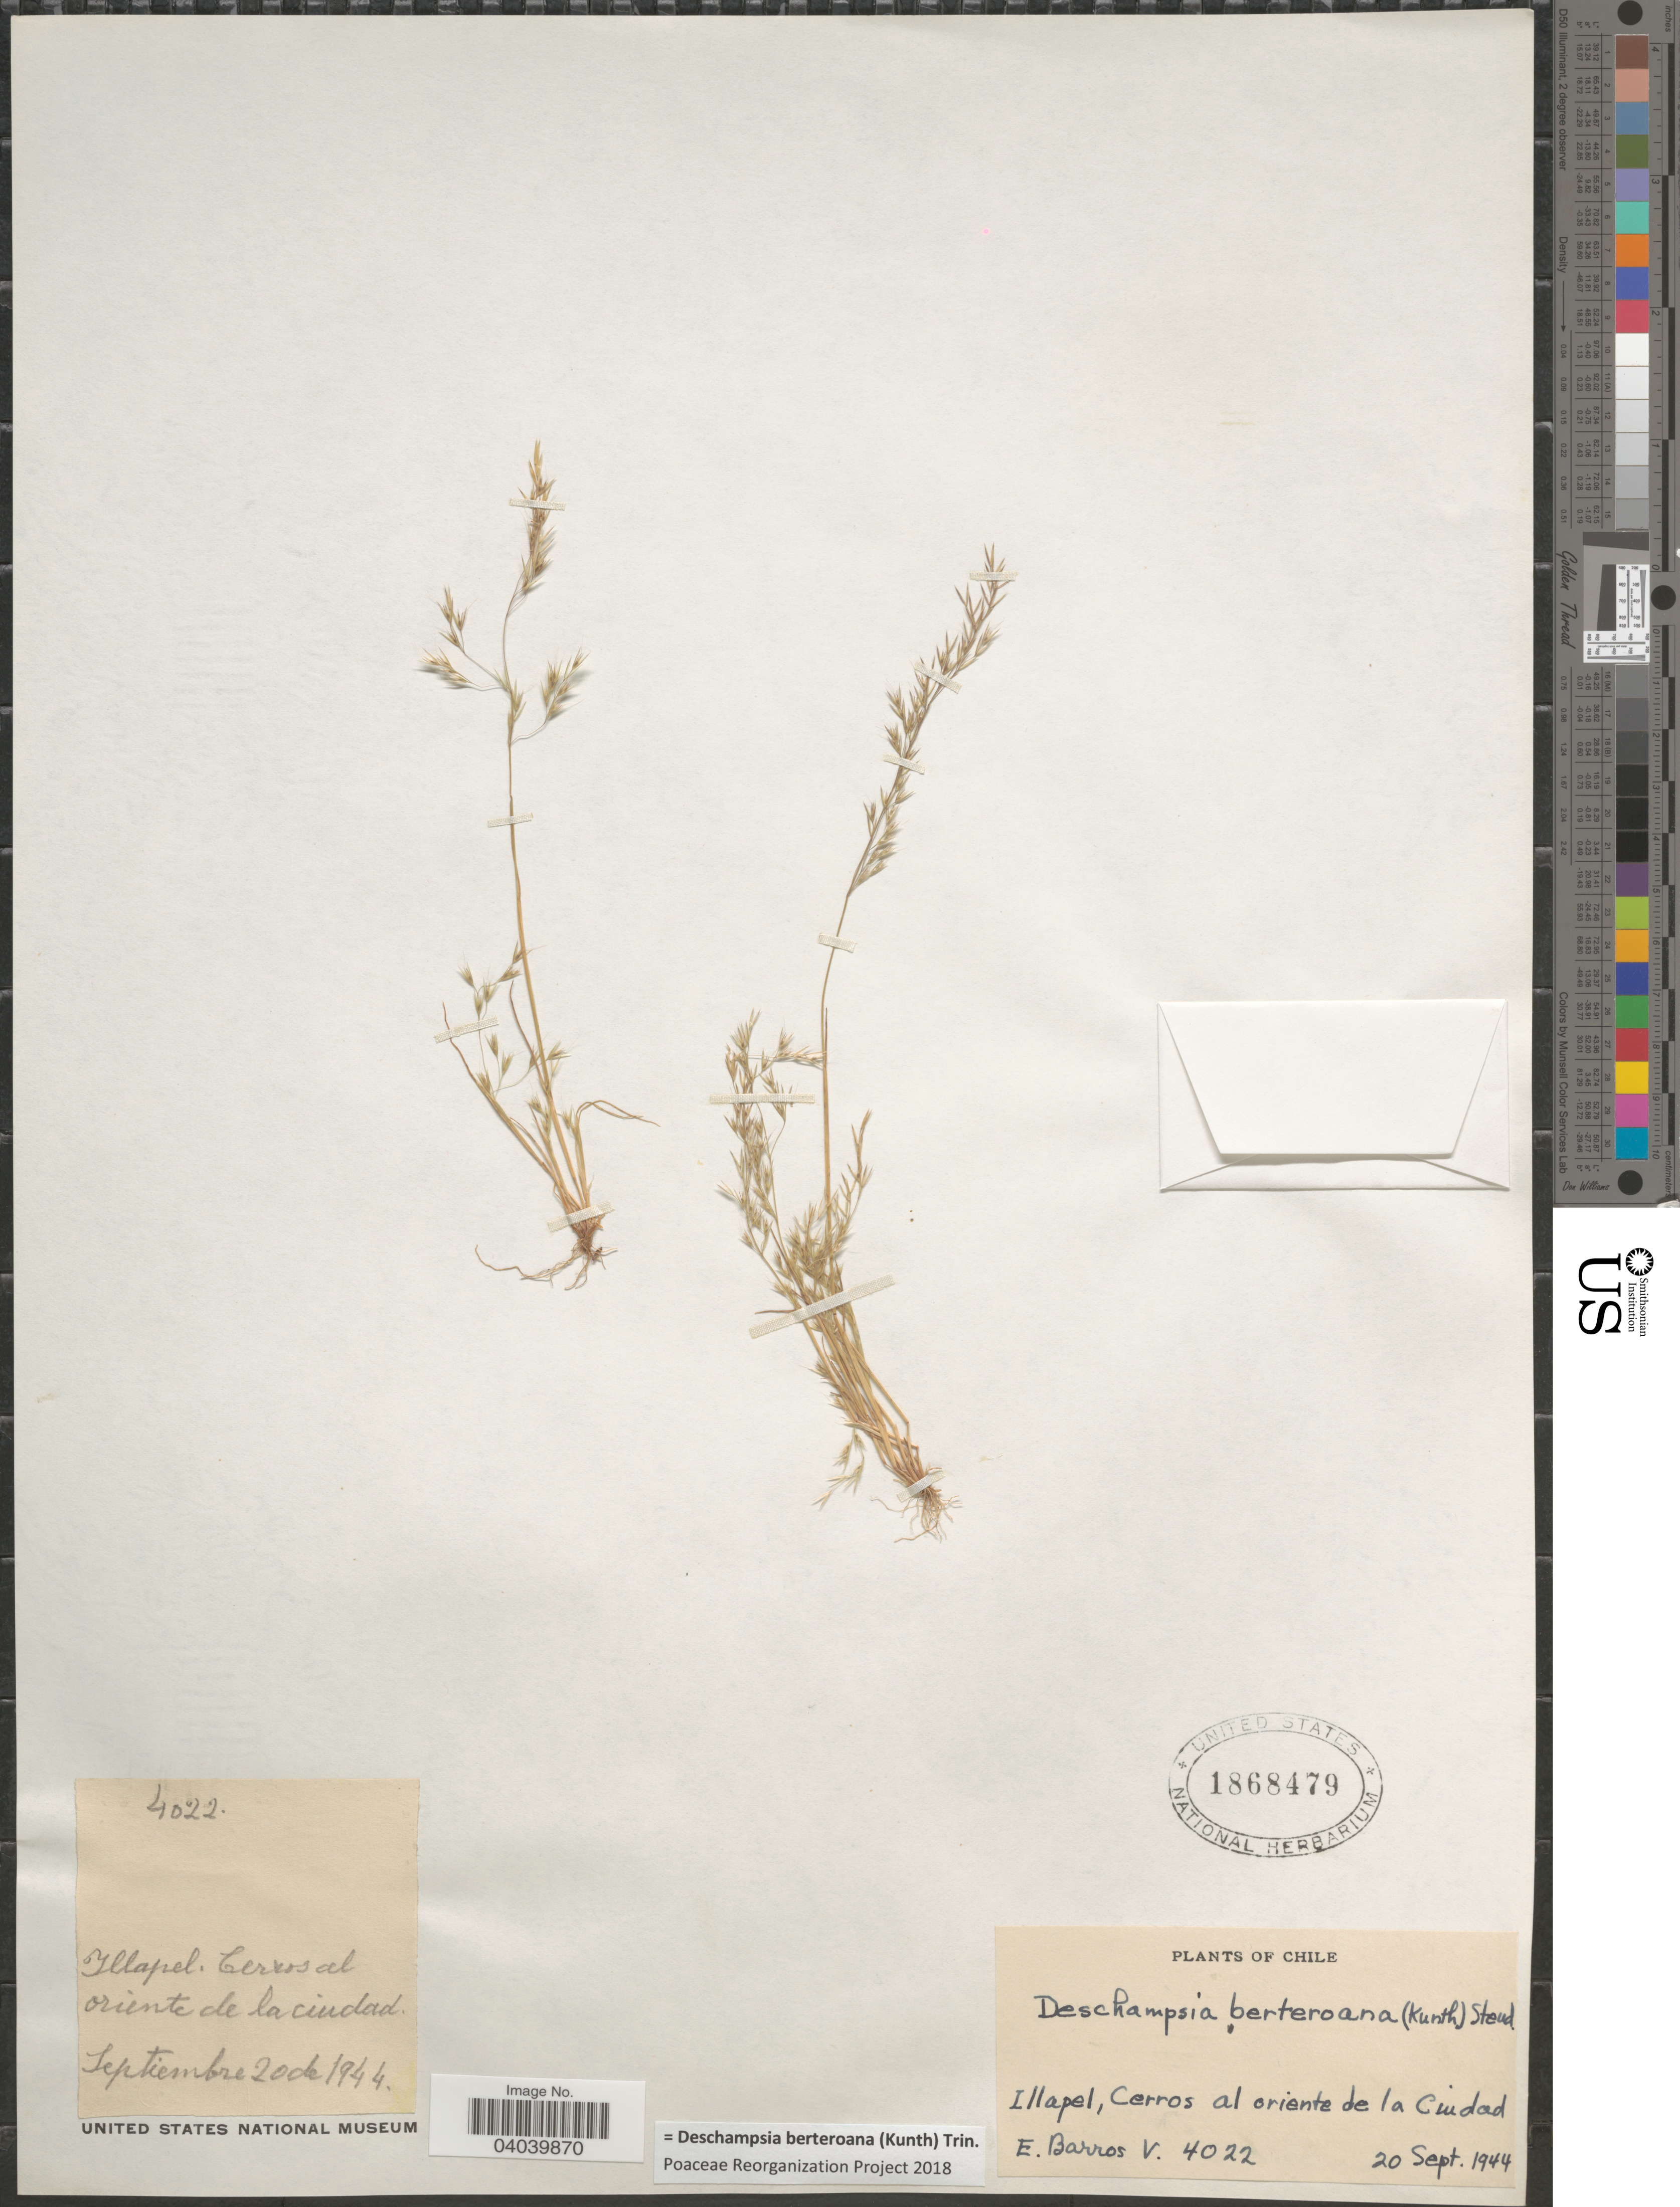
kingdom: Plantae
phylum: Tracheophyta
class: Liliopsida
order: Poales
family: Poaceae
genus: Deschampsia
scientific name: Deschampsia berteroana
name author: (Kunth) Trin.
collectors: E. Barros V.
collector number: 4022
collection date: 1944-09-20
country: Chile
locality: Illapel, Cerros al oriente de la Ciudad.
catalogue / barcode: US 1868479